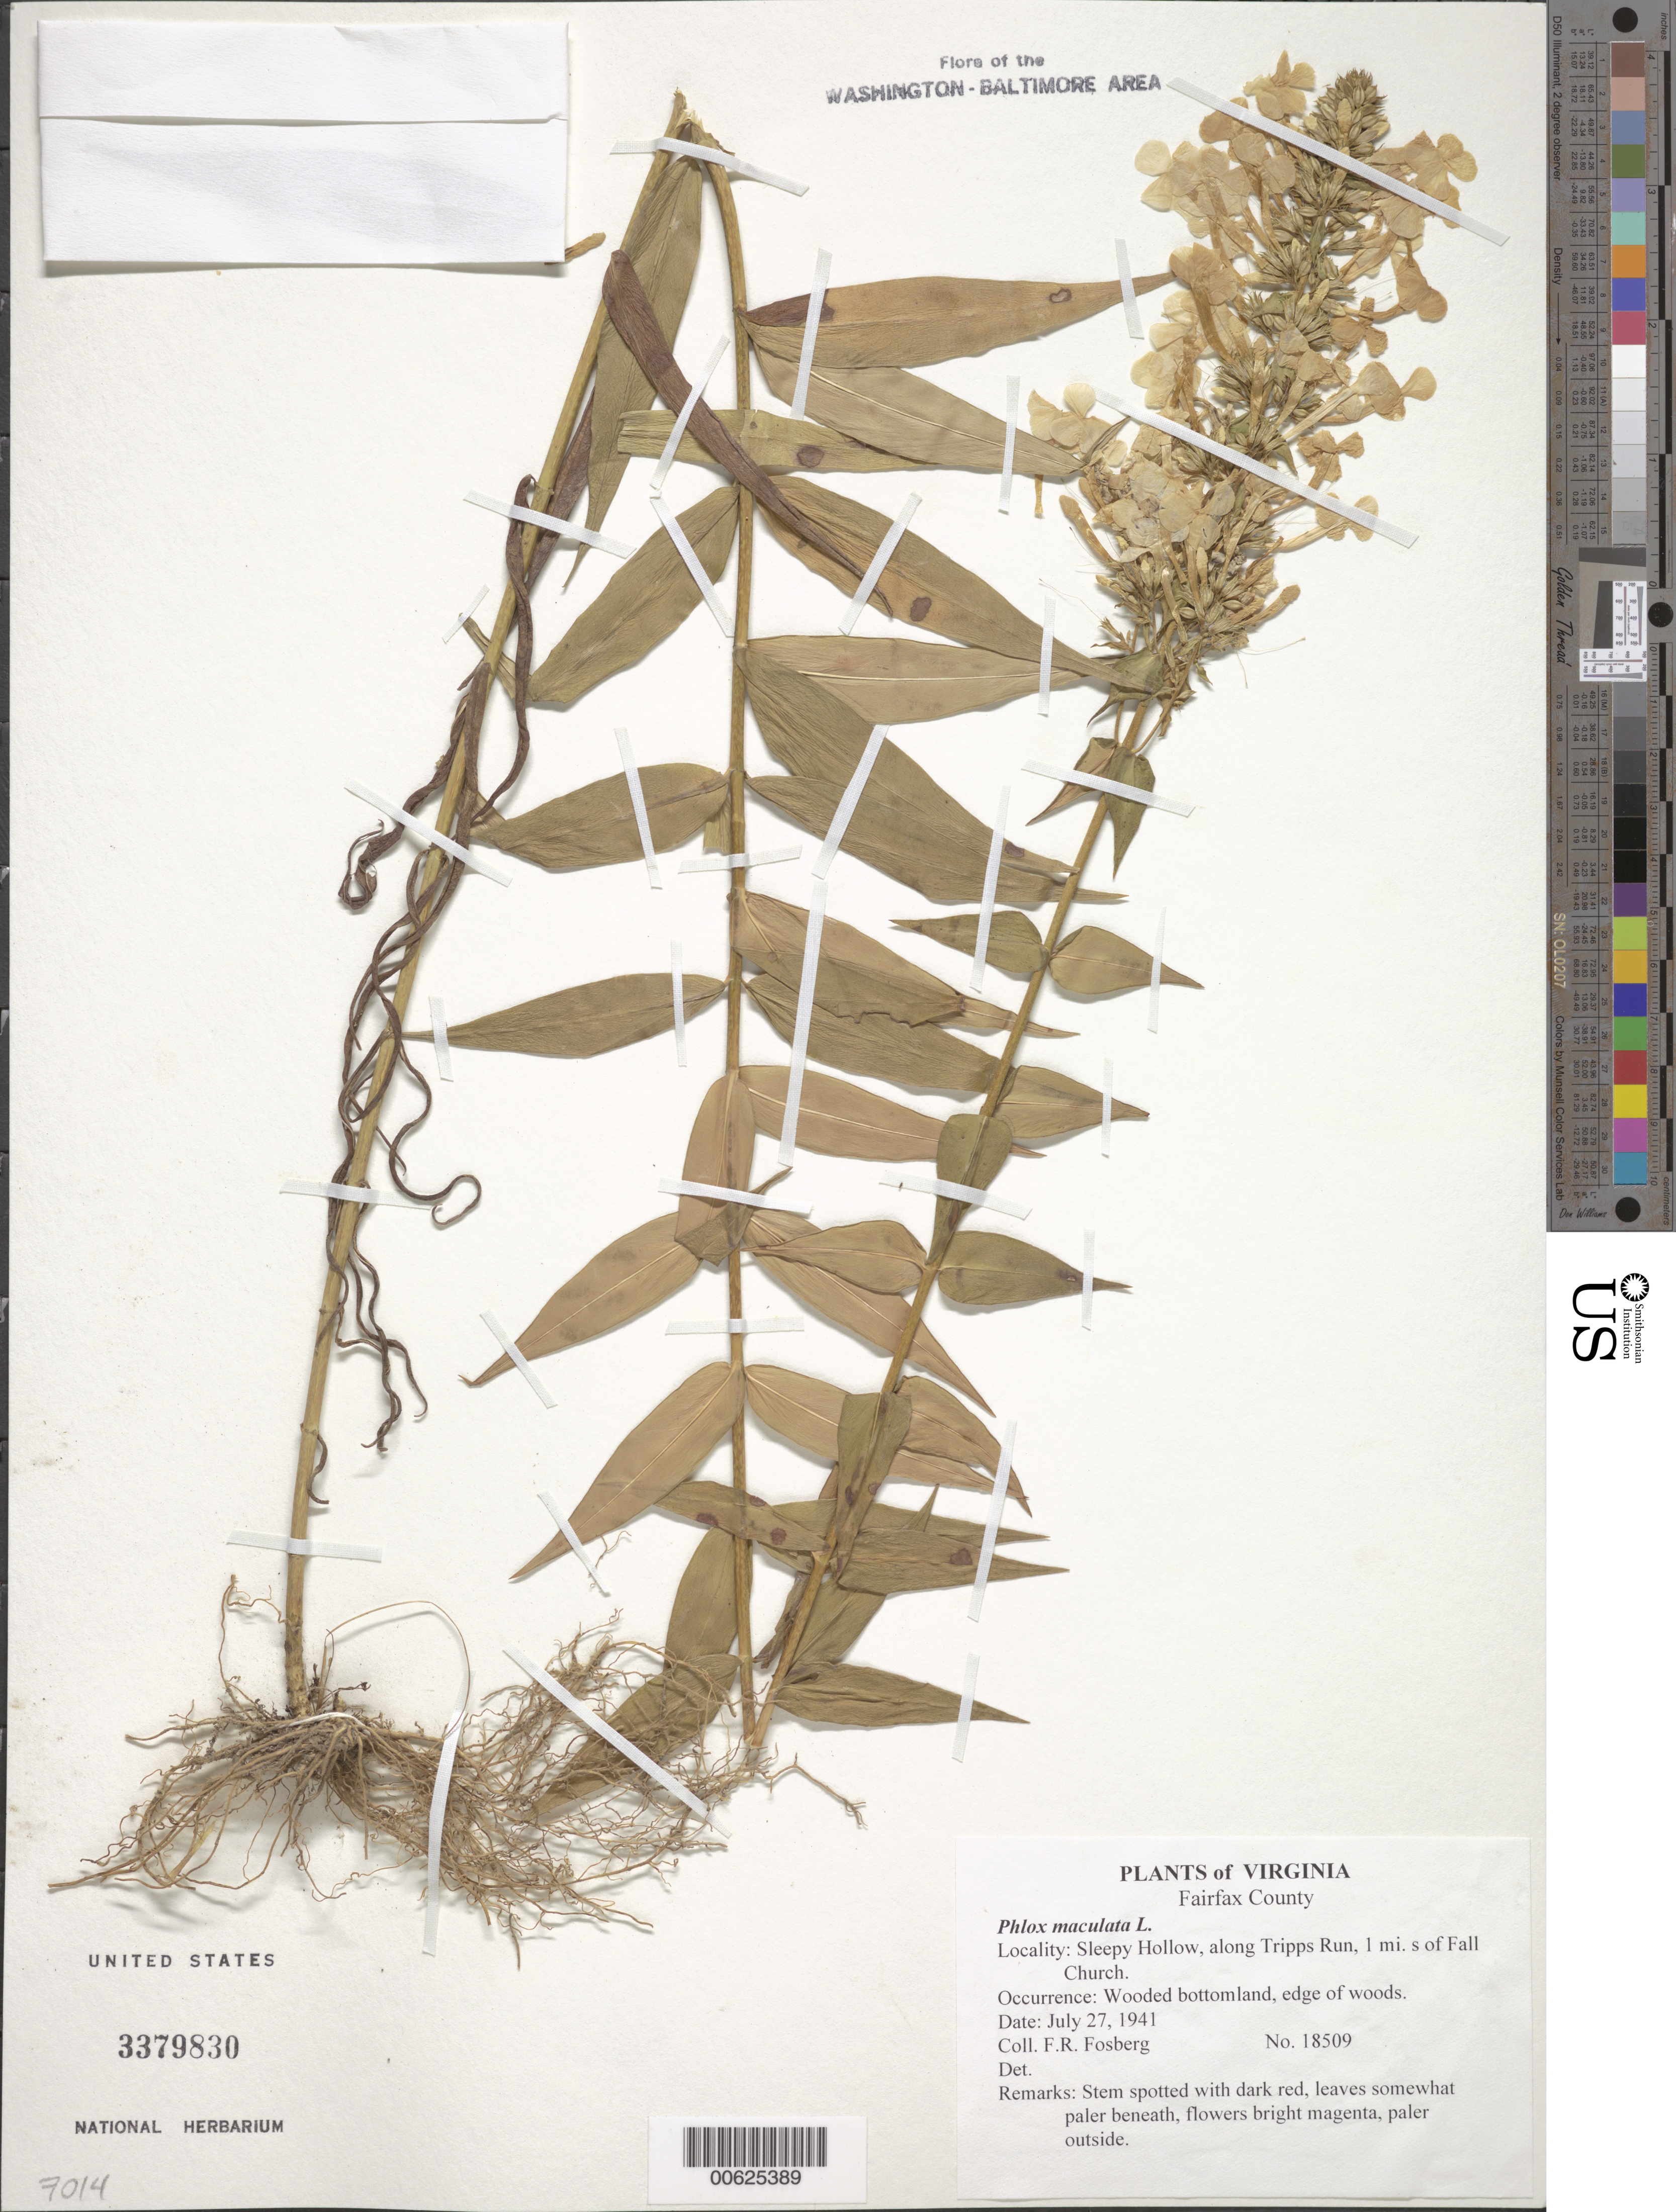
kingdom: Plantae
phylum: Tracheophyta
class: Magnoliopsida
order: Ericales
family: Polemoniaceae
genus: Phlox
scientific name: Phlox maculata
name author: L.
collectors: F. R. Fosberg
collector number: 18509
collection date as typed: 27 Jul 1941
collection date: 1941-07-27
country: United States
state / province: Virginia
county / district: Fairfax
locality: Sleepy Hollow, along Tripps Run, 1 mi. S of Falls Church.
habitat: Wooded bottomland, edge of woods.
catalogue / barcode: US 3379830